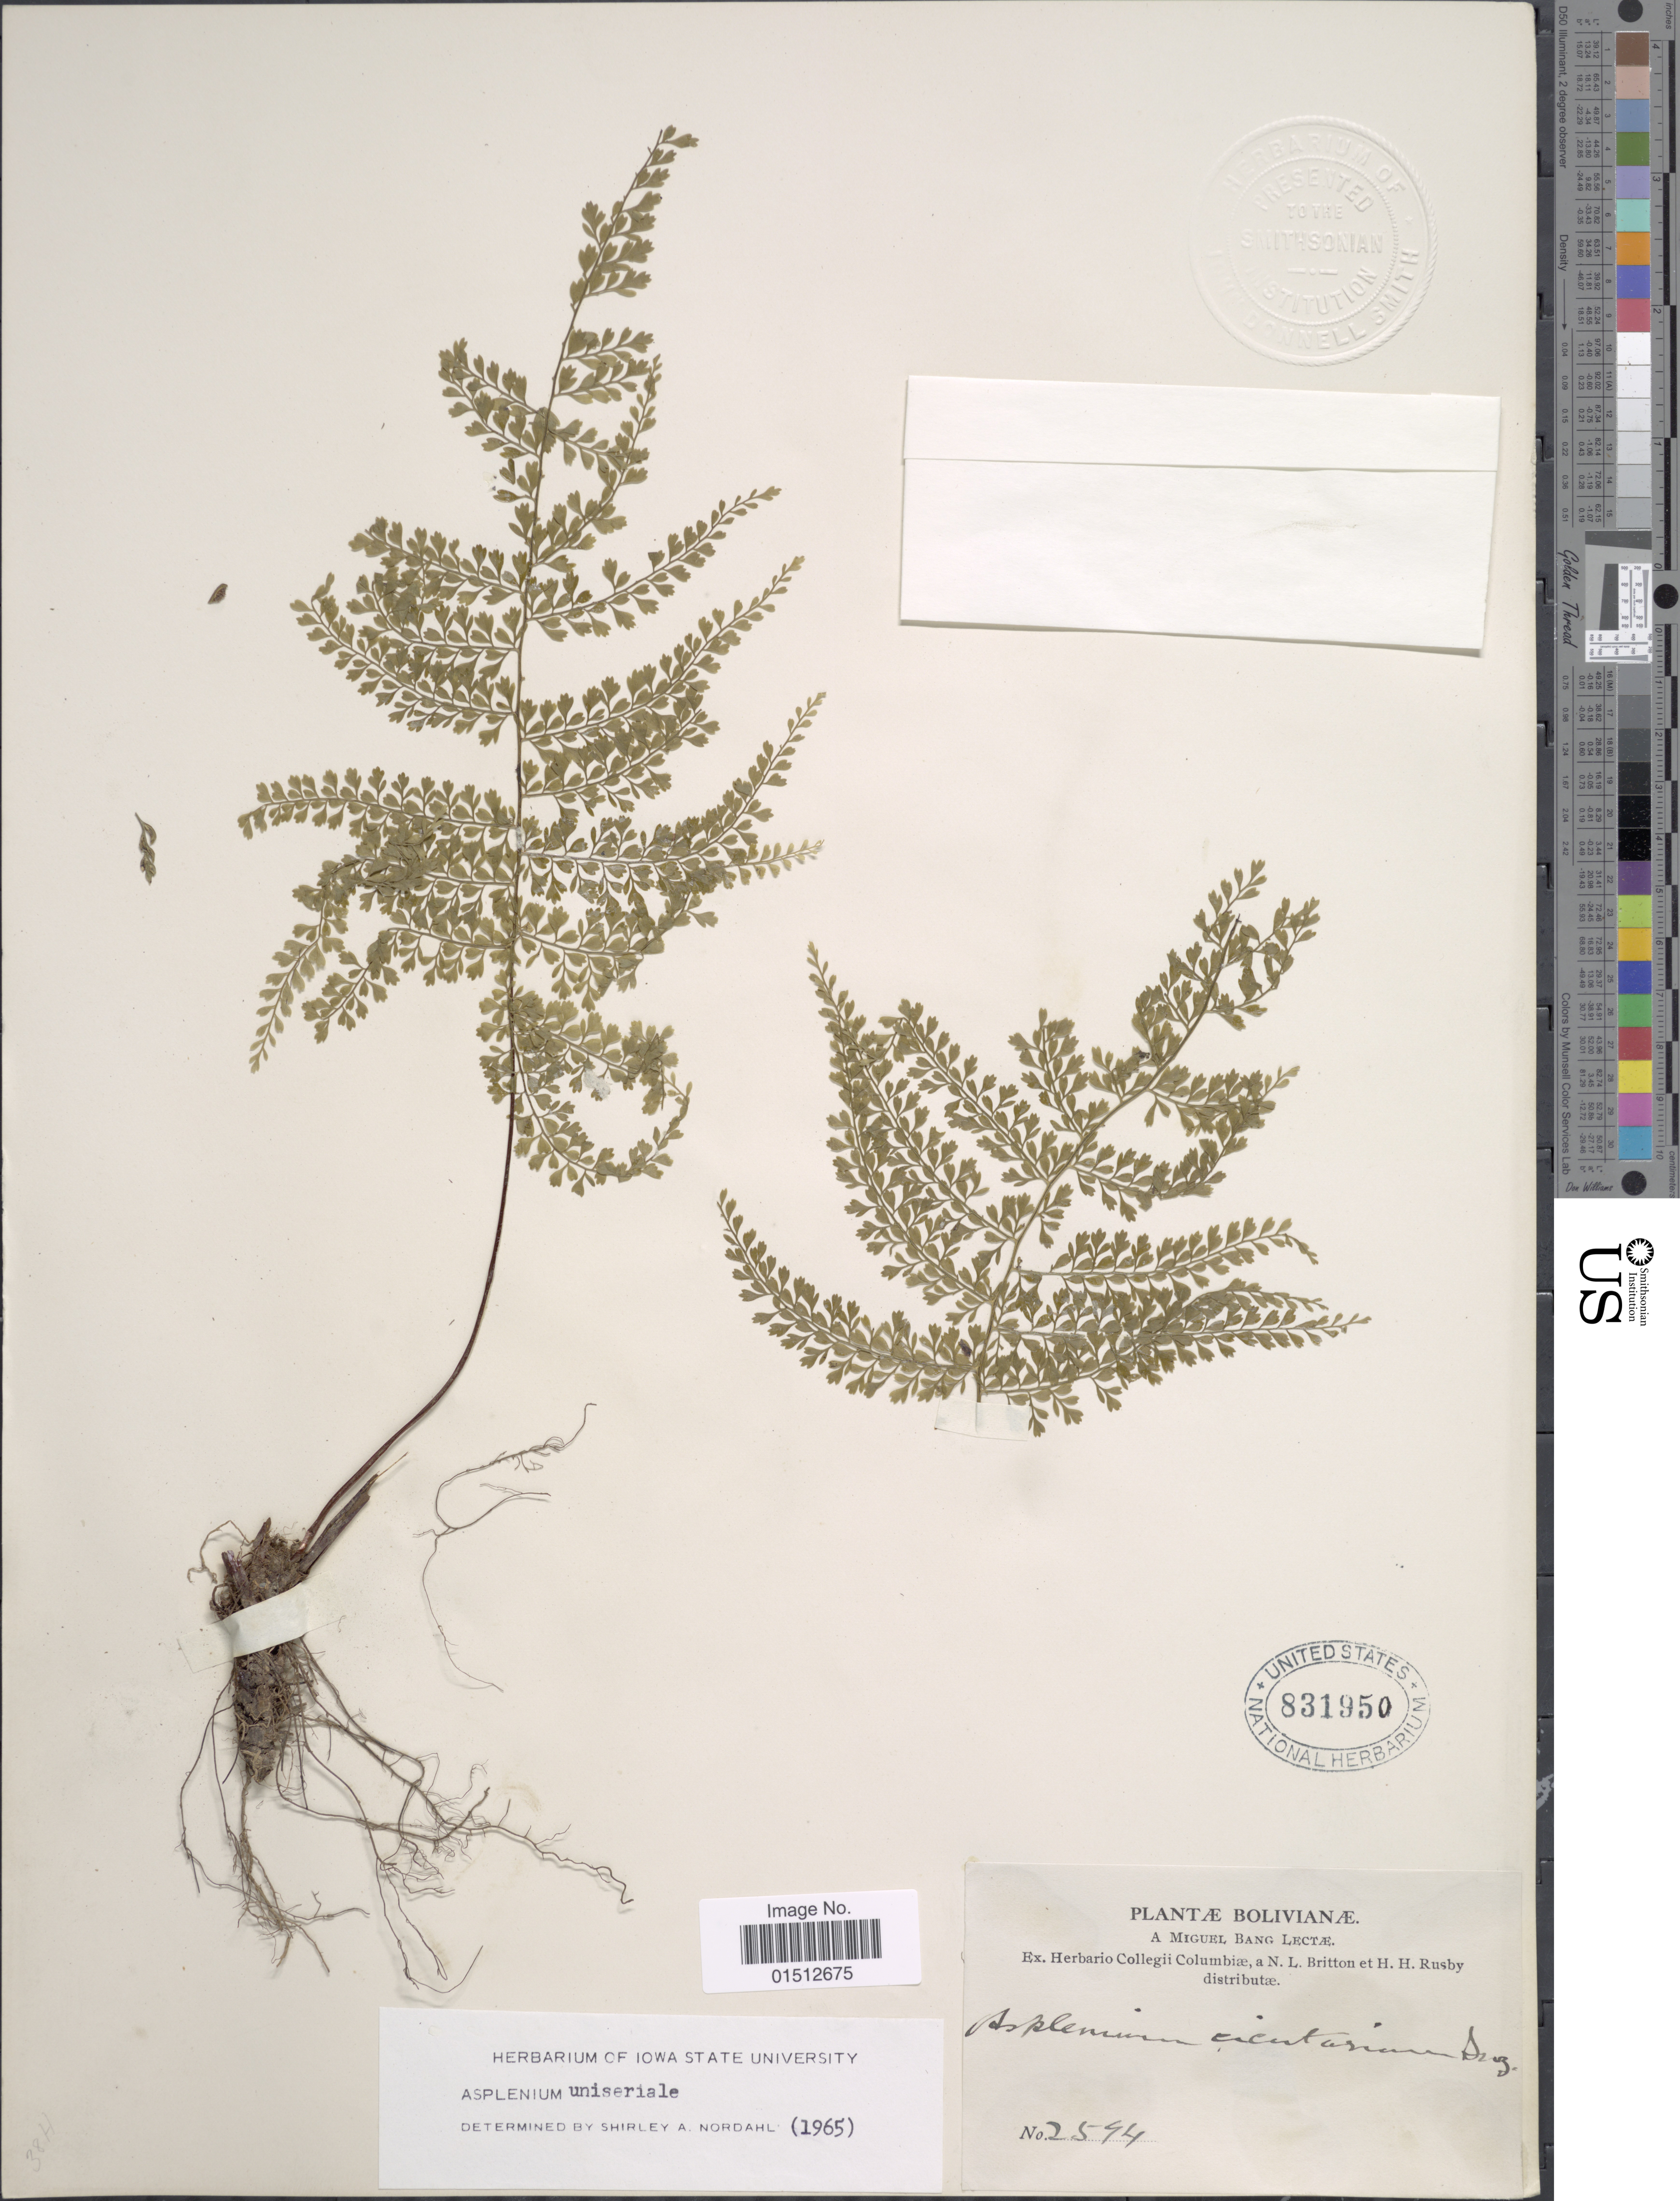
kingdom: Plantae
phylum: Tracheophyta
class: Polypodiopsida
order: Polypodiales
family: Aspleniaceae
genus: Asplenium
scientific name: Asplenium radicans var. uniserale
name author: (Raddi) L.D. Gómez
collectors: M. Bang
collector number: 2594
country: Bolivia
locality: Bolivianae.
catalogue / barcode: US 831950